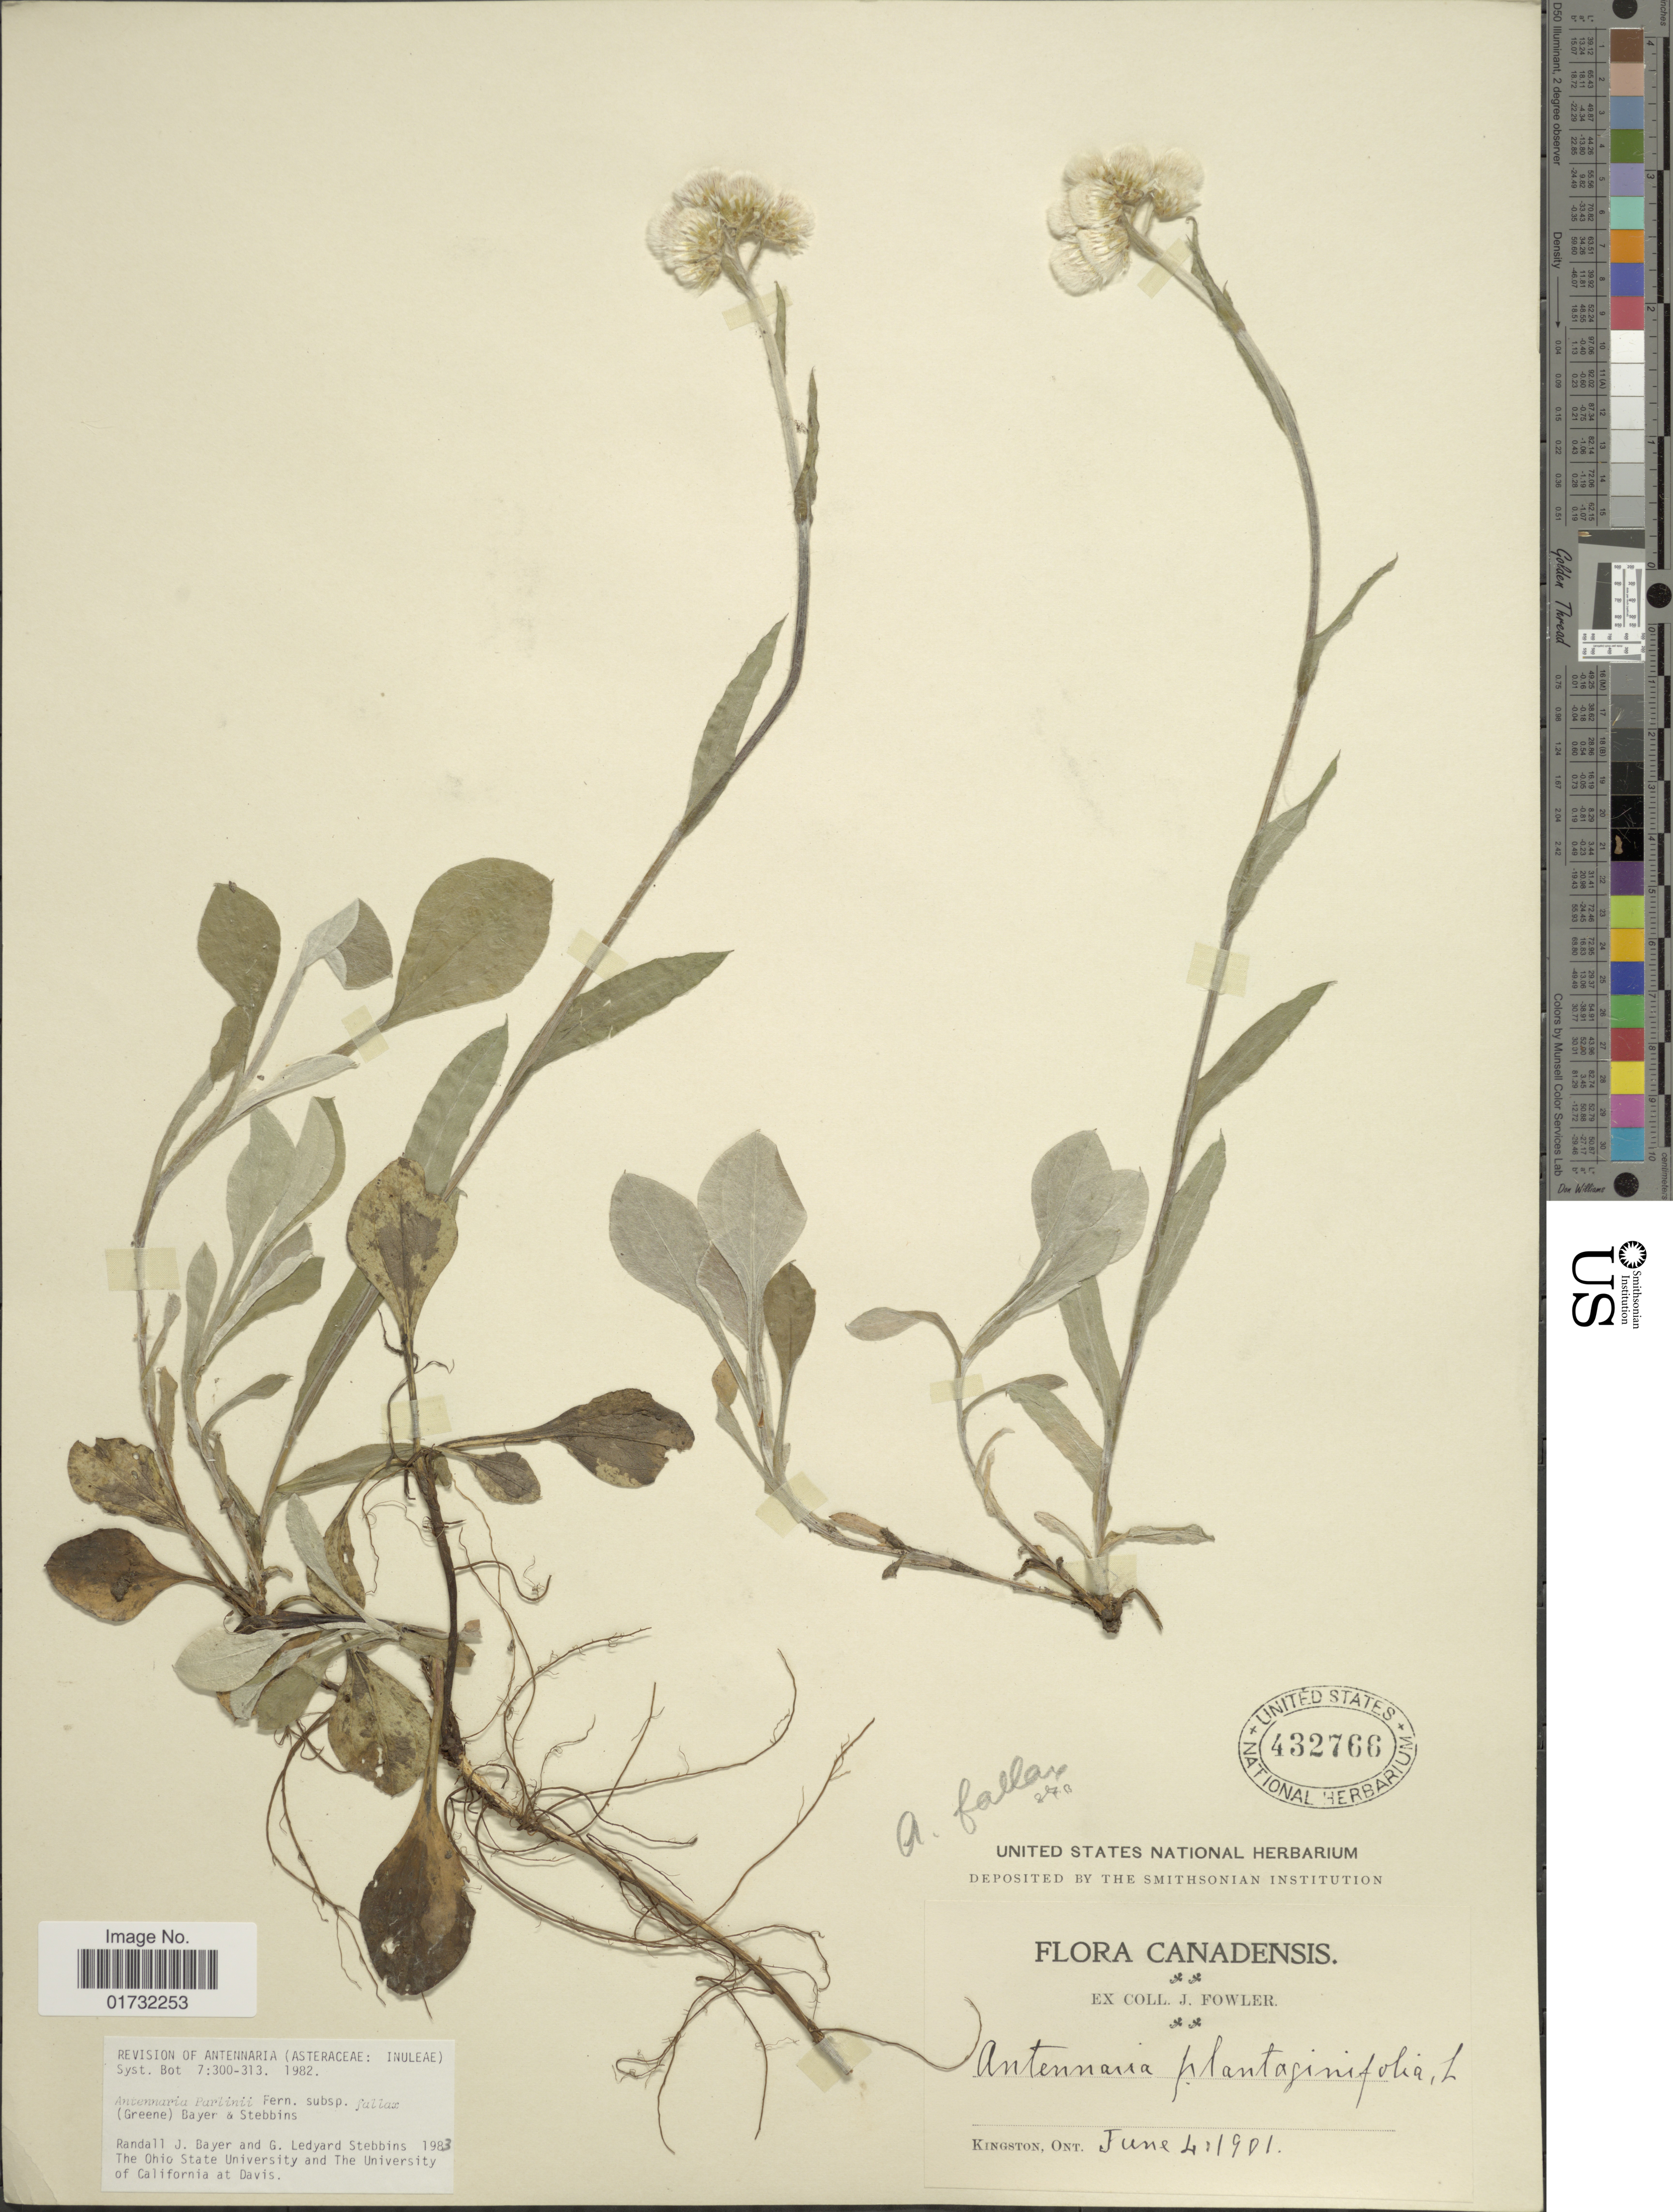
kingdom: Plantae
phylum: Tracheophyta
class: Magnoliopsida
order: Asterales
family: Asteraceae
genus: Antennaria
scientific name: Antennaria parlinii subsp. fallax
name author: (Greene) R.J. Bayer & Stebbins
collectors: J. P. Fowler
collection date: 1901-06-04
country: Canada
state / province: Ontario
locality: Kingston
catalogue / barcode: US 432766